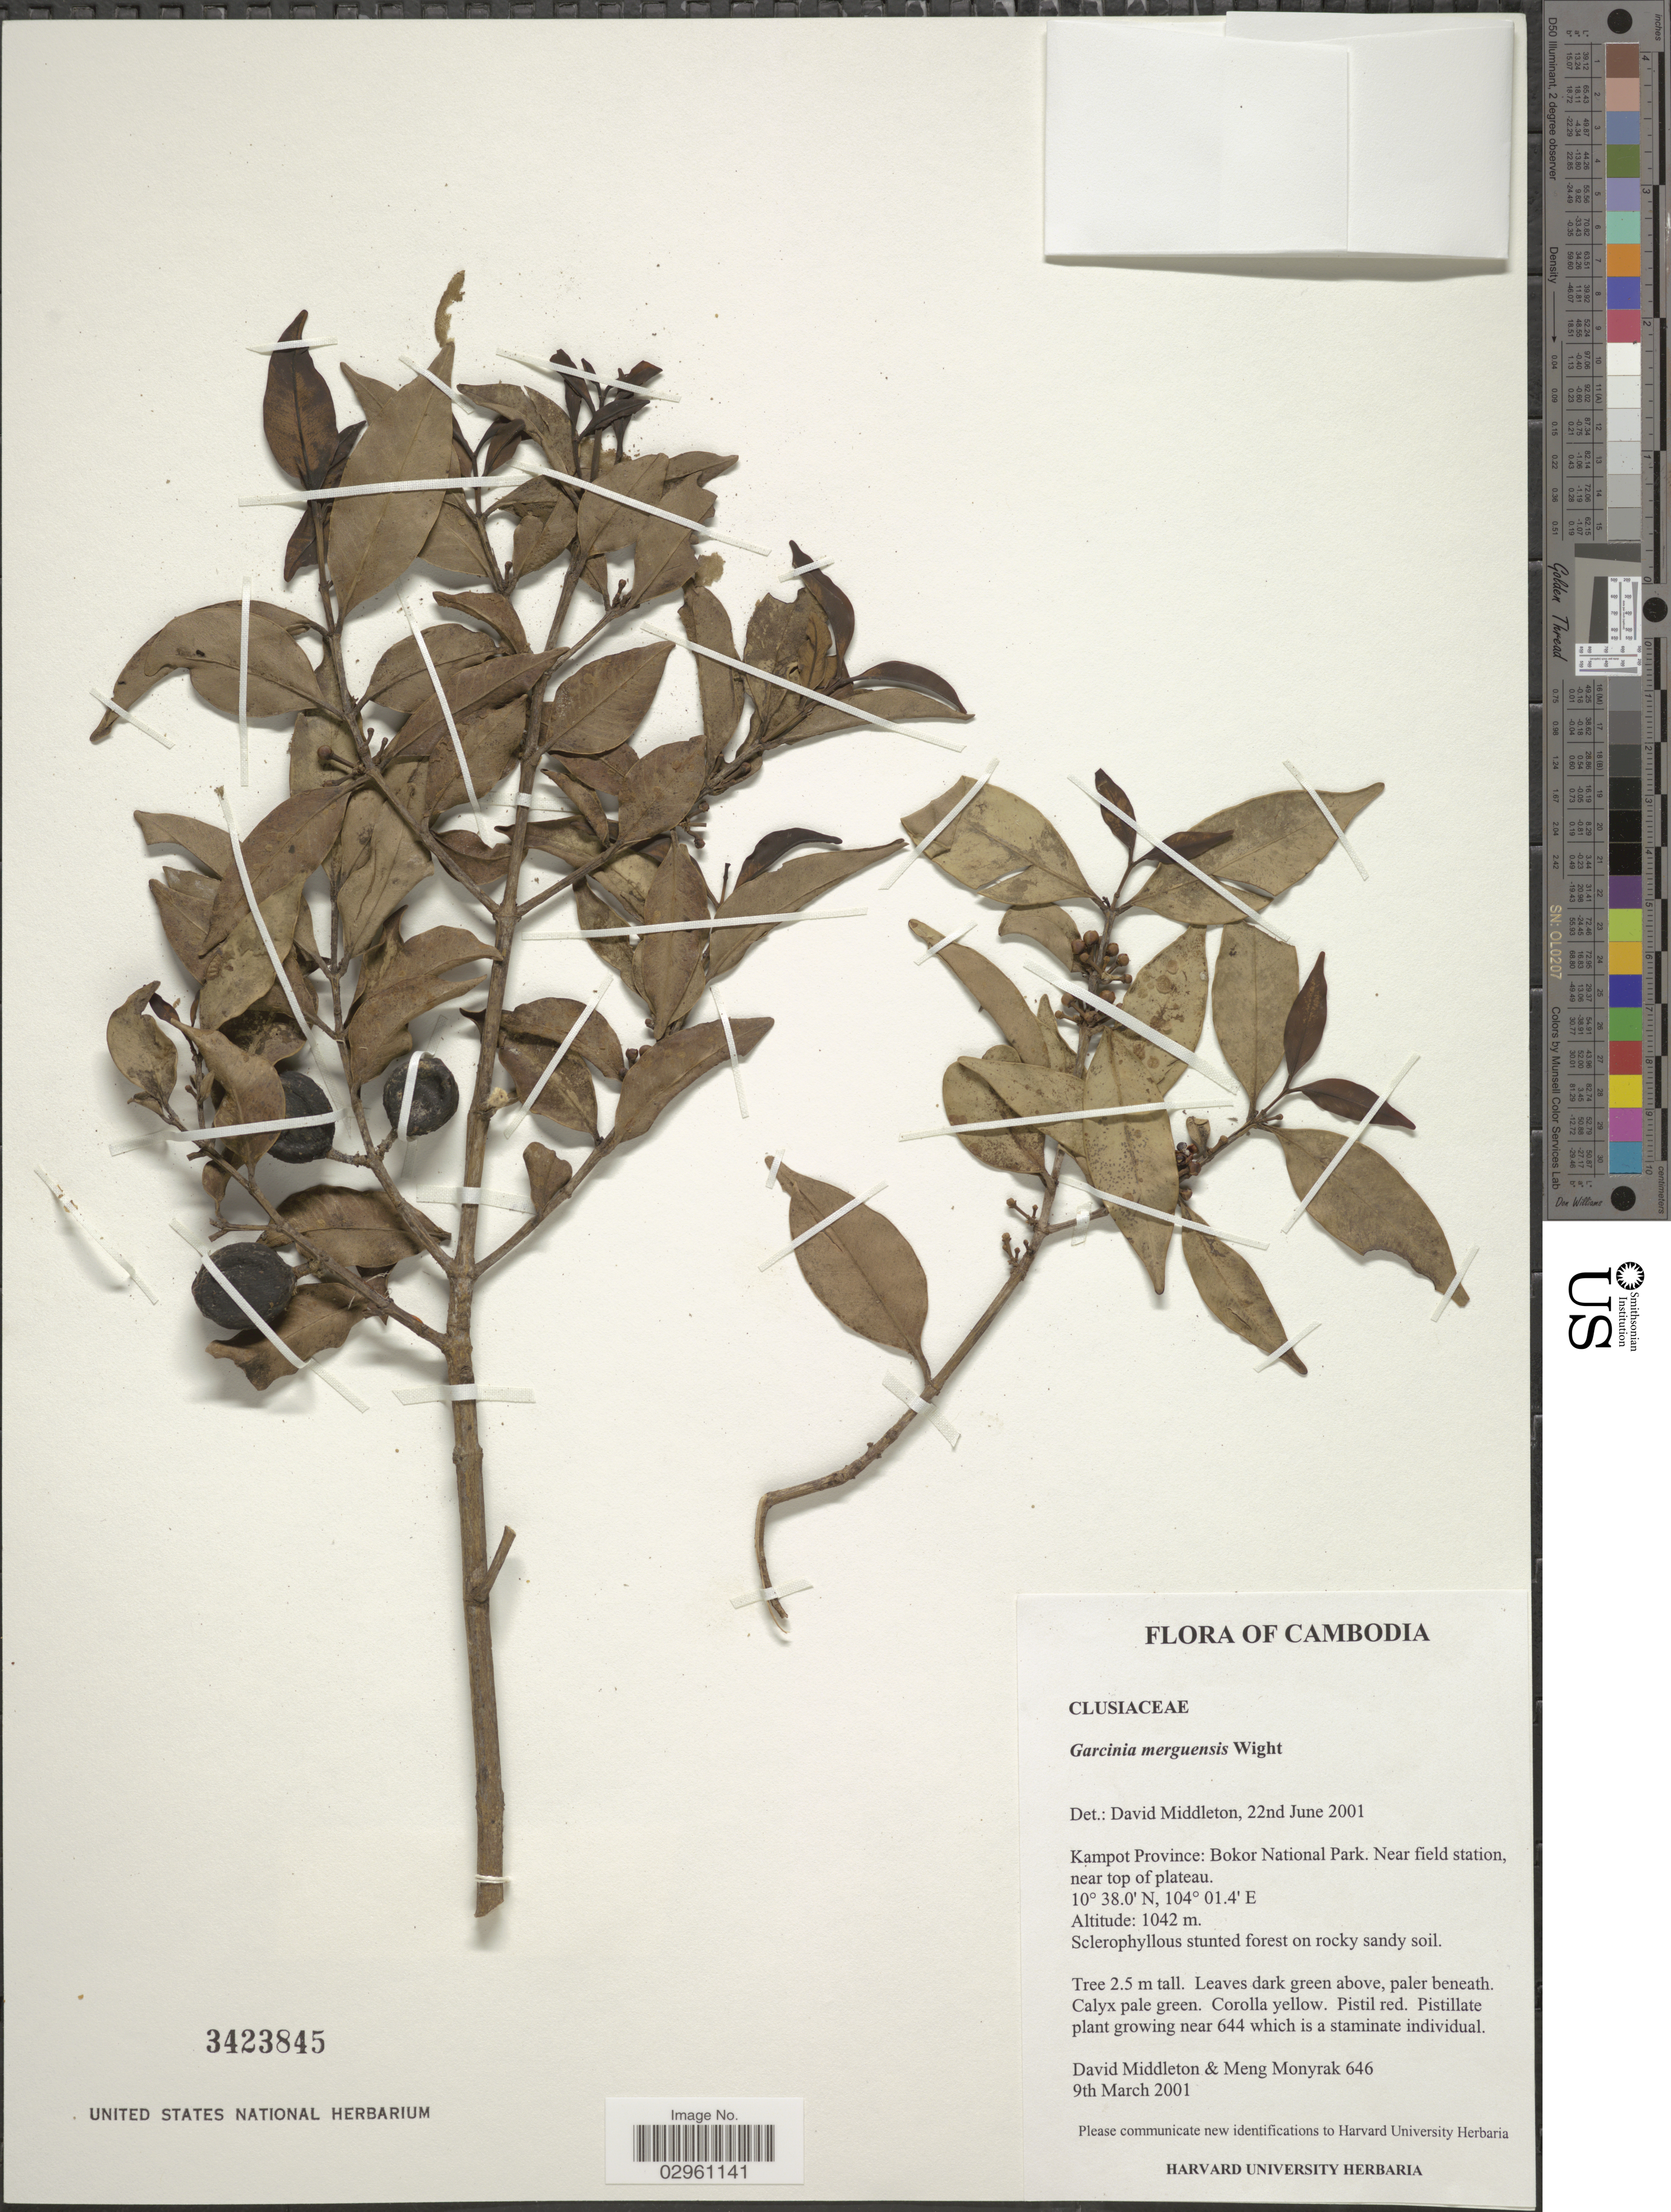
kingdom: Plantae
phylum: Tracheophyta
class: Magnoliopsida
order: Malpighiales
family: Clusiaceae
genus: Garcinia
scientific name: Garcinia merguensis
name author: Wight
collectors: D. J. Middleton & M. Monyrak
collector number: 646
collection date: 2001-03-09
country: Cambodia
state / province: Kâmpât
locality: Kampot Province: Bokor National Park. Near field station near top of plateau.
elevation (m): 1042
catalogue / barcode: US 3423845